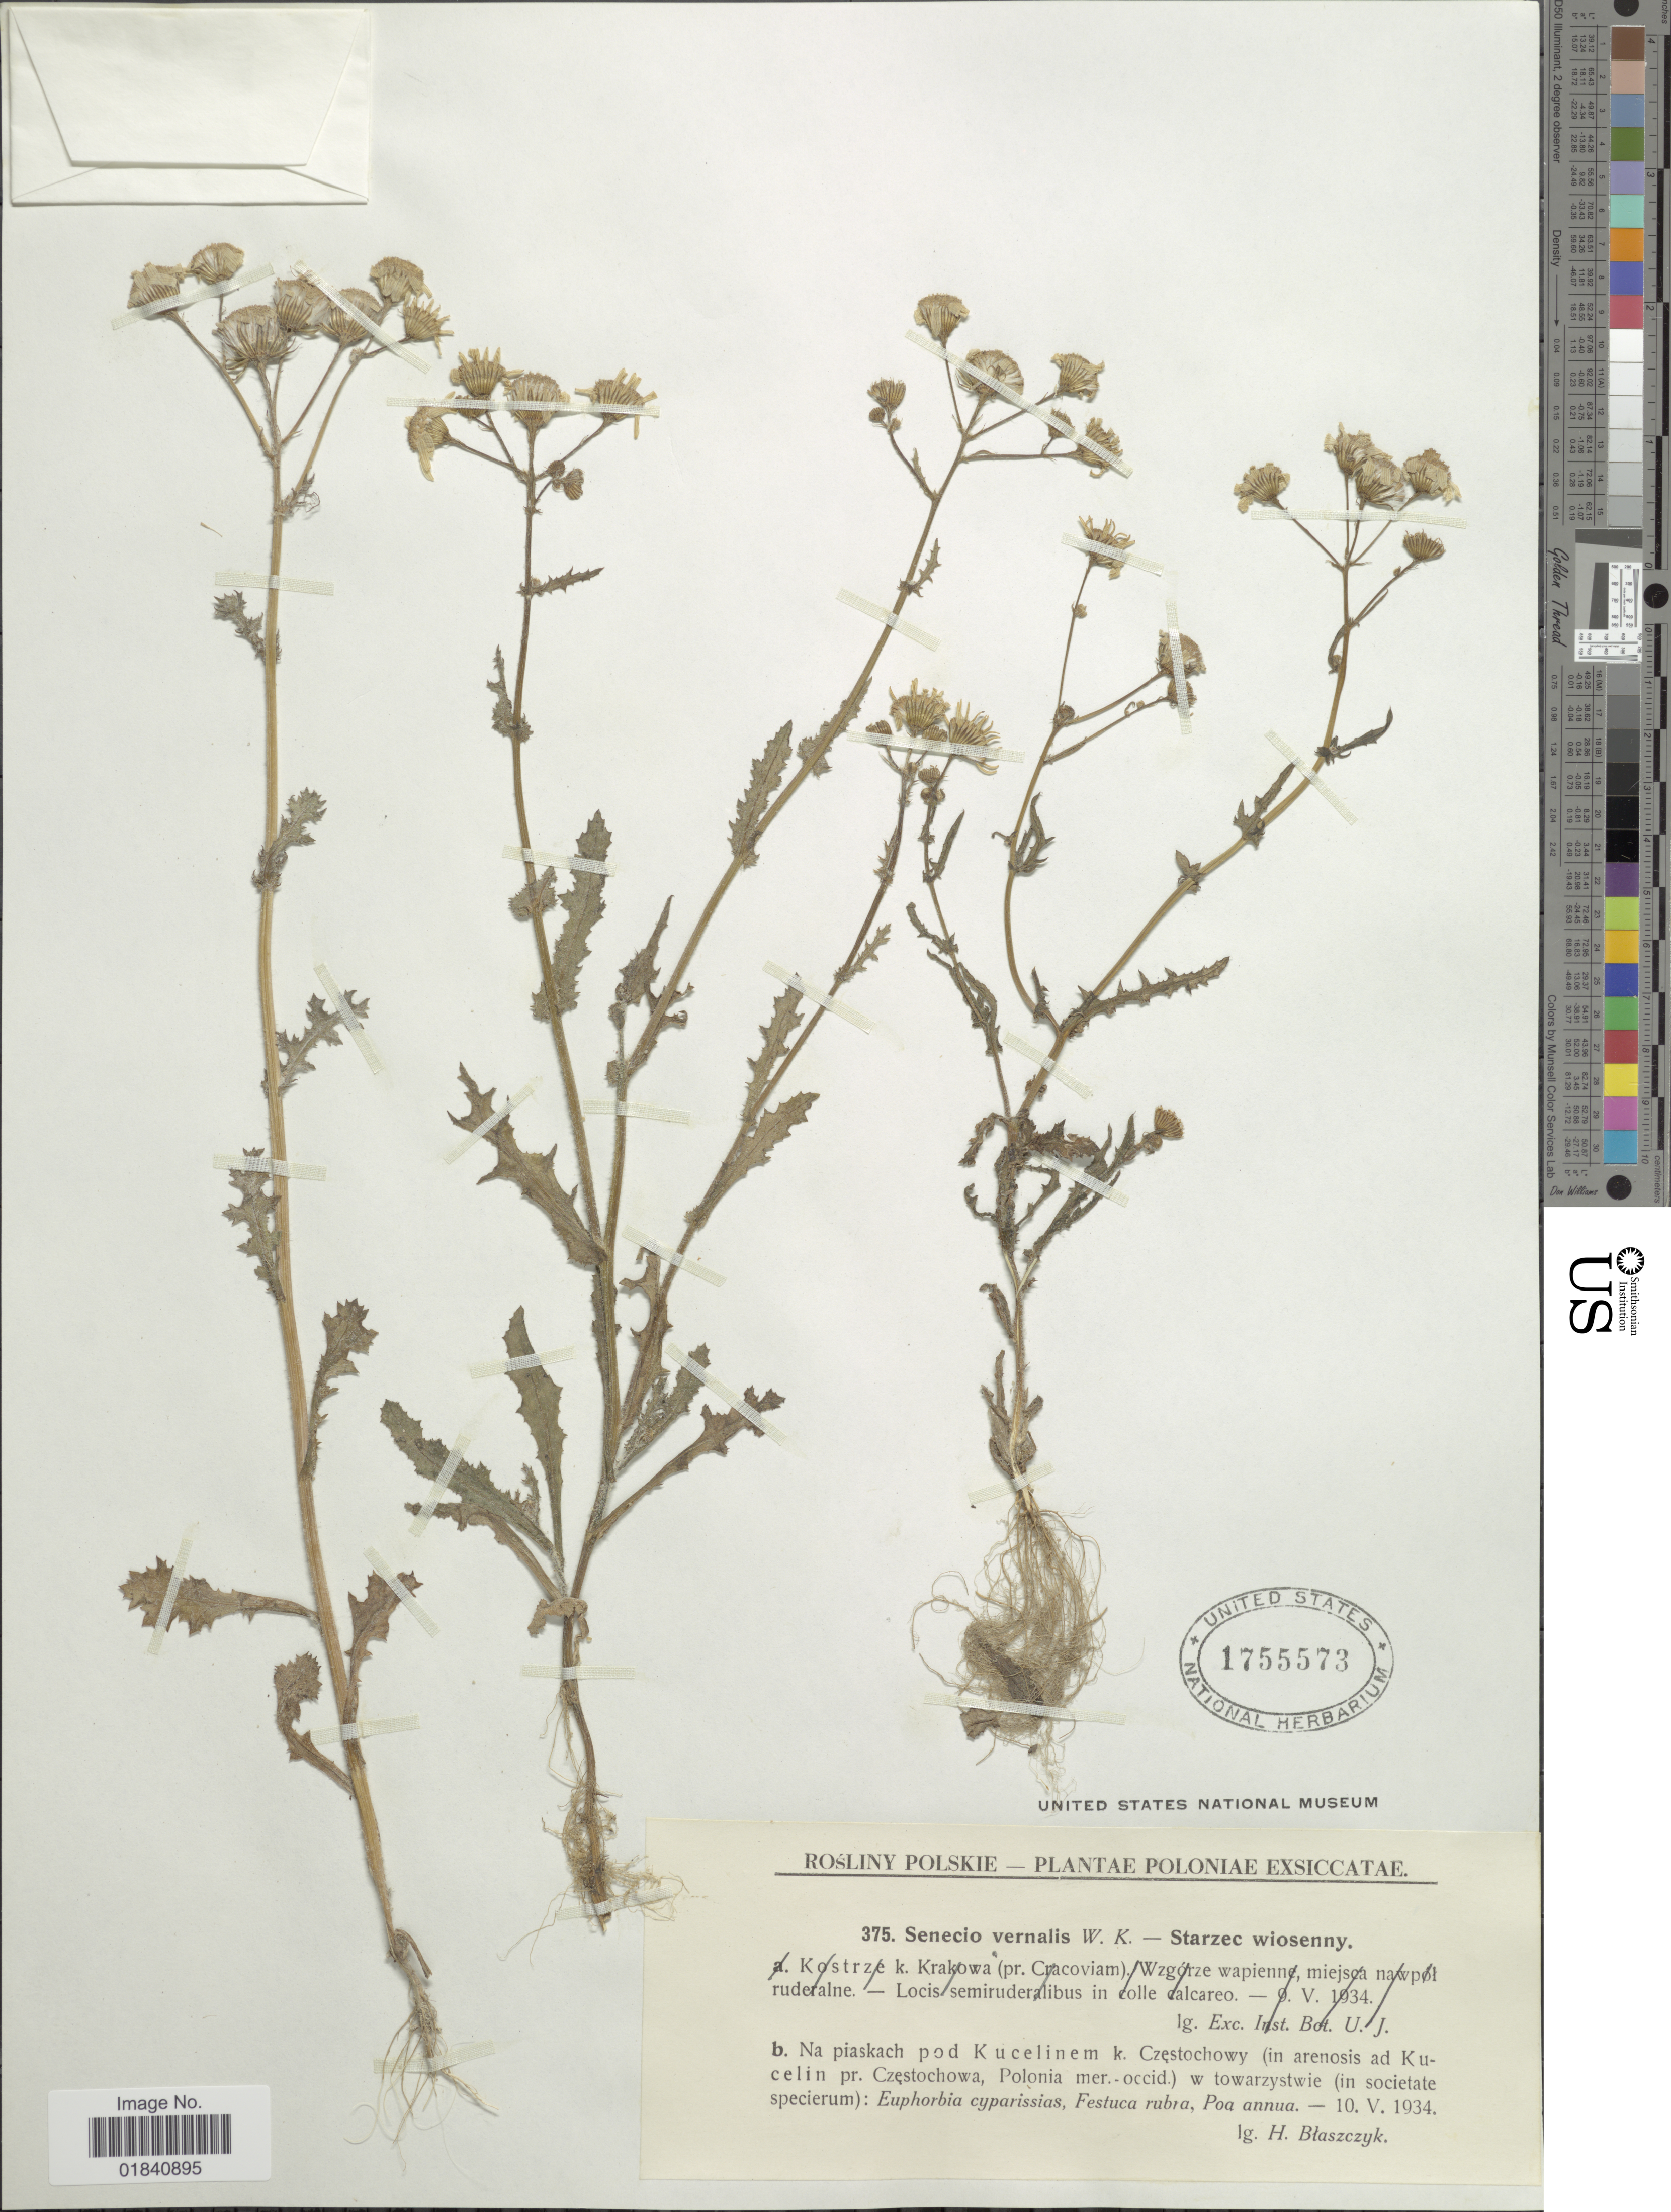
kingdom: Plantae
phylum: Tracheophyta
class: Magnoliopsida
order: Asterales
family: Asteraceae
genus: Senecio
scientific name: Senecio leucanthemifolius subsp. vernalis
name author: (Waldst. & Kit.) Greuter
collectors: H. Blaszczyk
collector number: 375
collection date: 1934-05-10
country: Poland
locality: Na piaskach pod Kucelinem k. Czestochowry (in arenosis ad Kucelin pr. Czestochowa, Polonia mer.-occid.)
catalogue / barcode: US 1755573